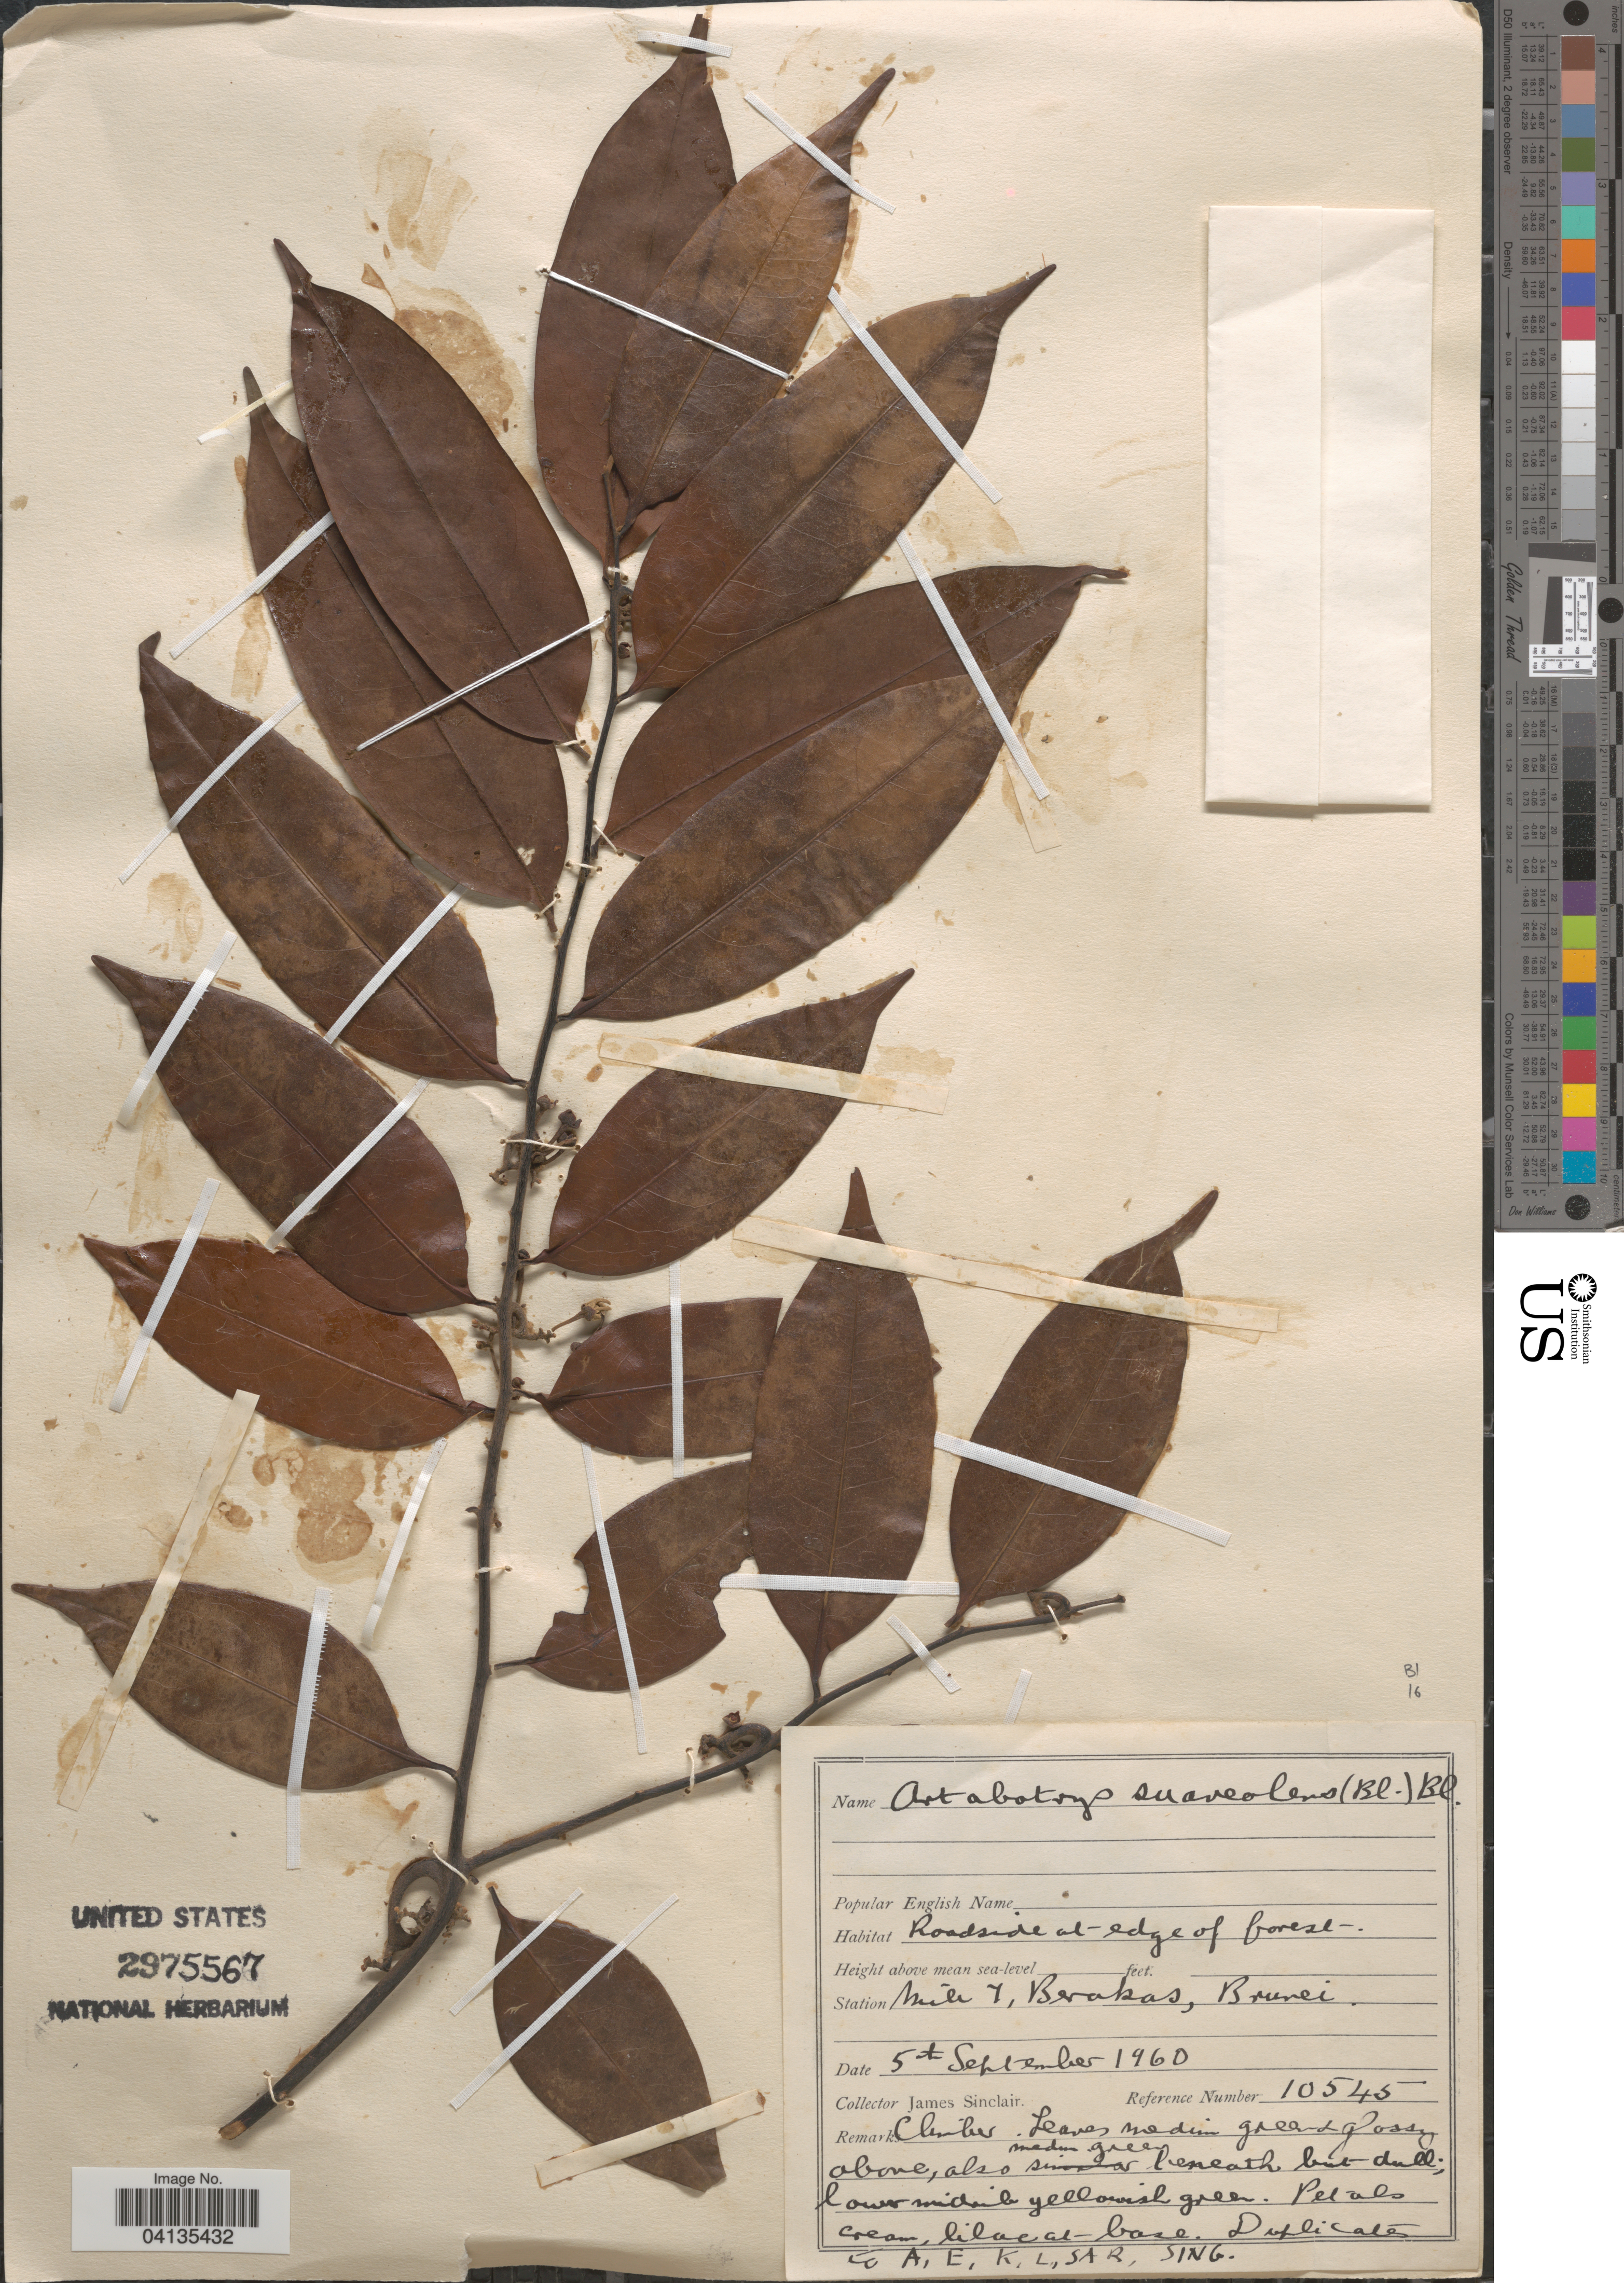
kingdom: Plantae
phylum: Tracheophyta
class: Magnoliopsida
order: Magnoliales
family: Annonaceae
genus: Artabotrys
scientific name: Artabotrys suaveolens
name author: (Blume) Blume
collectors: J. Sinclair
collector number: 10545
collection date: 1960-09-05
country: Brunei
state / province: Brunei and Muara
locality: Station Mile 7, Berakas, Brunei.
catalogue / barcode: US 2975567